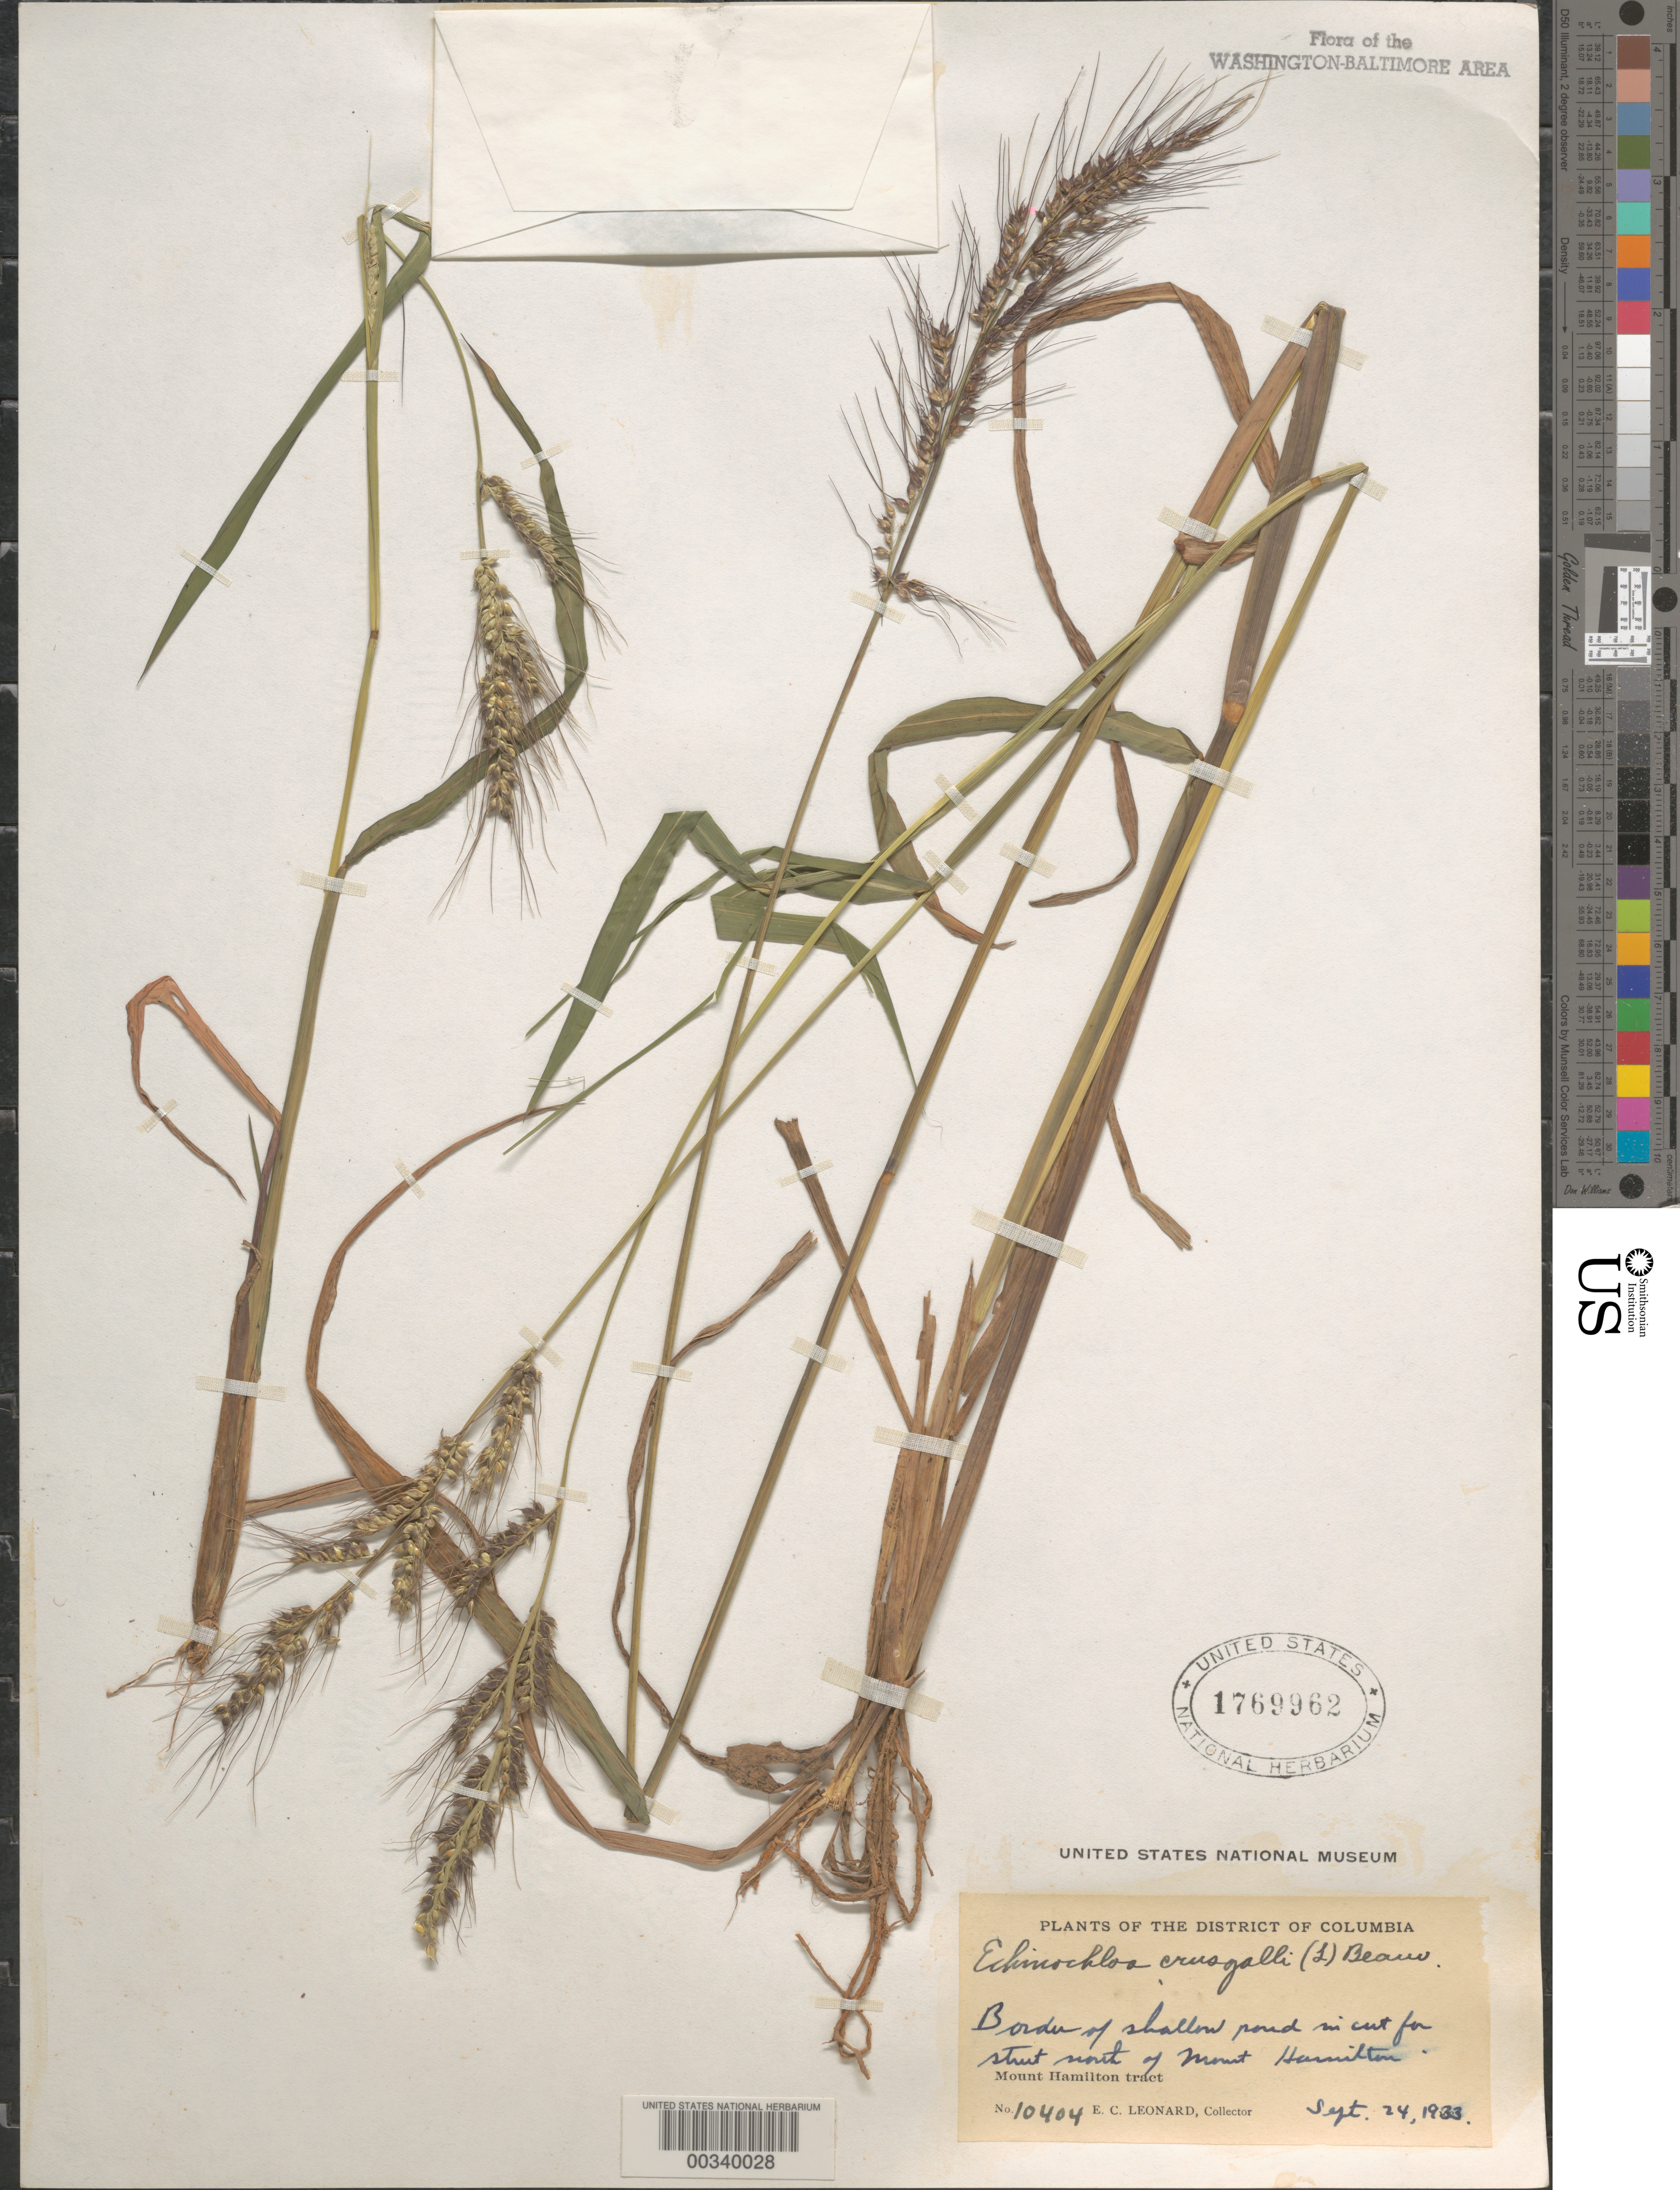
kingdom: Plantae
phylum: Tracheophyta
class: Liliopsida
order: Poales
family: Poaceae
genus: Echinochloa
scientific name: Echinochloa crus-galli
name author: (L.) P. Beauv.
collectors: E. C. Leonard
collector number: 10404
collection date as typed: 24 Sep 1933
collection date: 1933-09-24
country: United States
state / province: District of Columbia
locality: North of Mount Hamilton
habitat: Border of shallow pond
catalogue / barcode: US 1769962